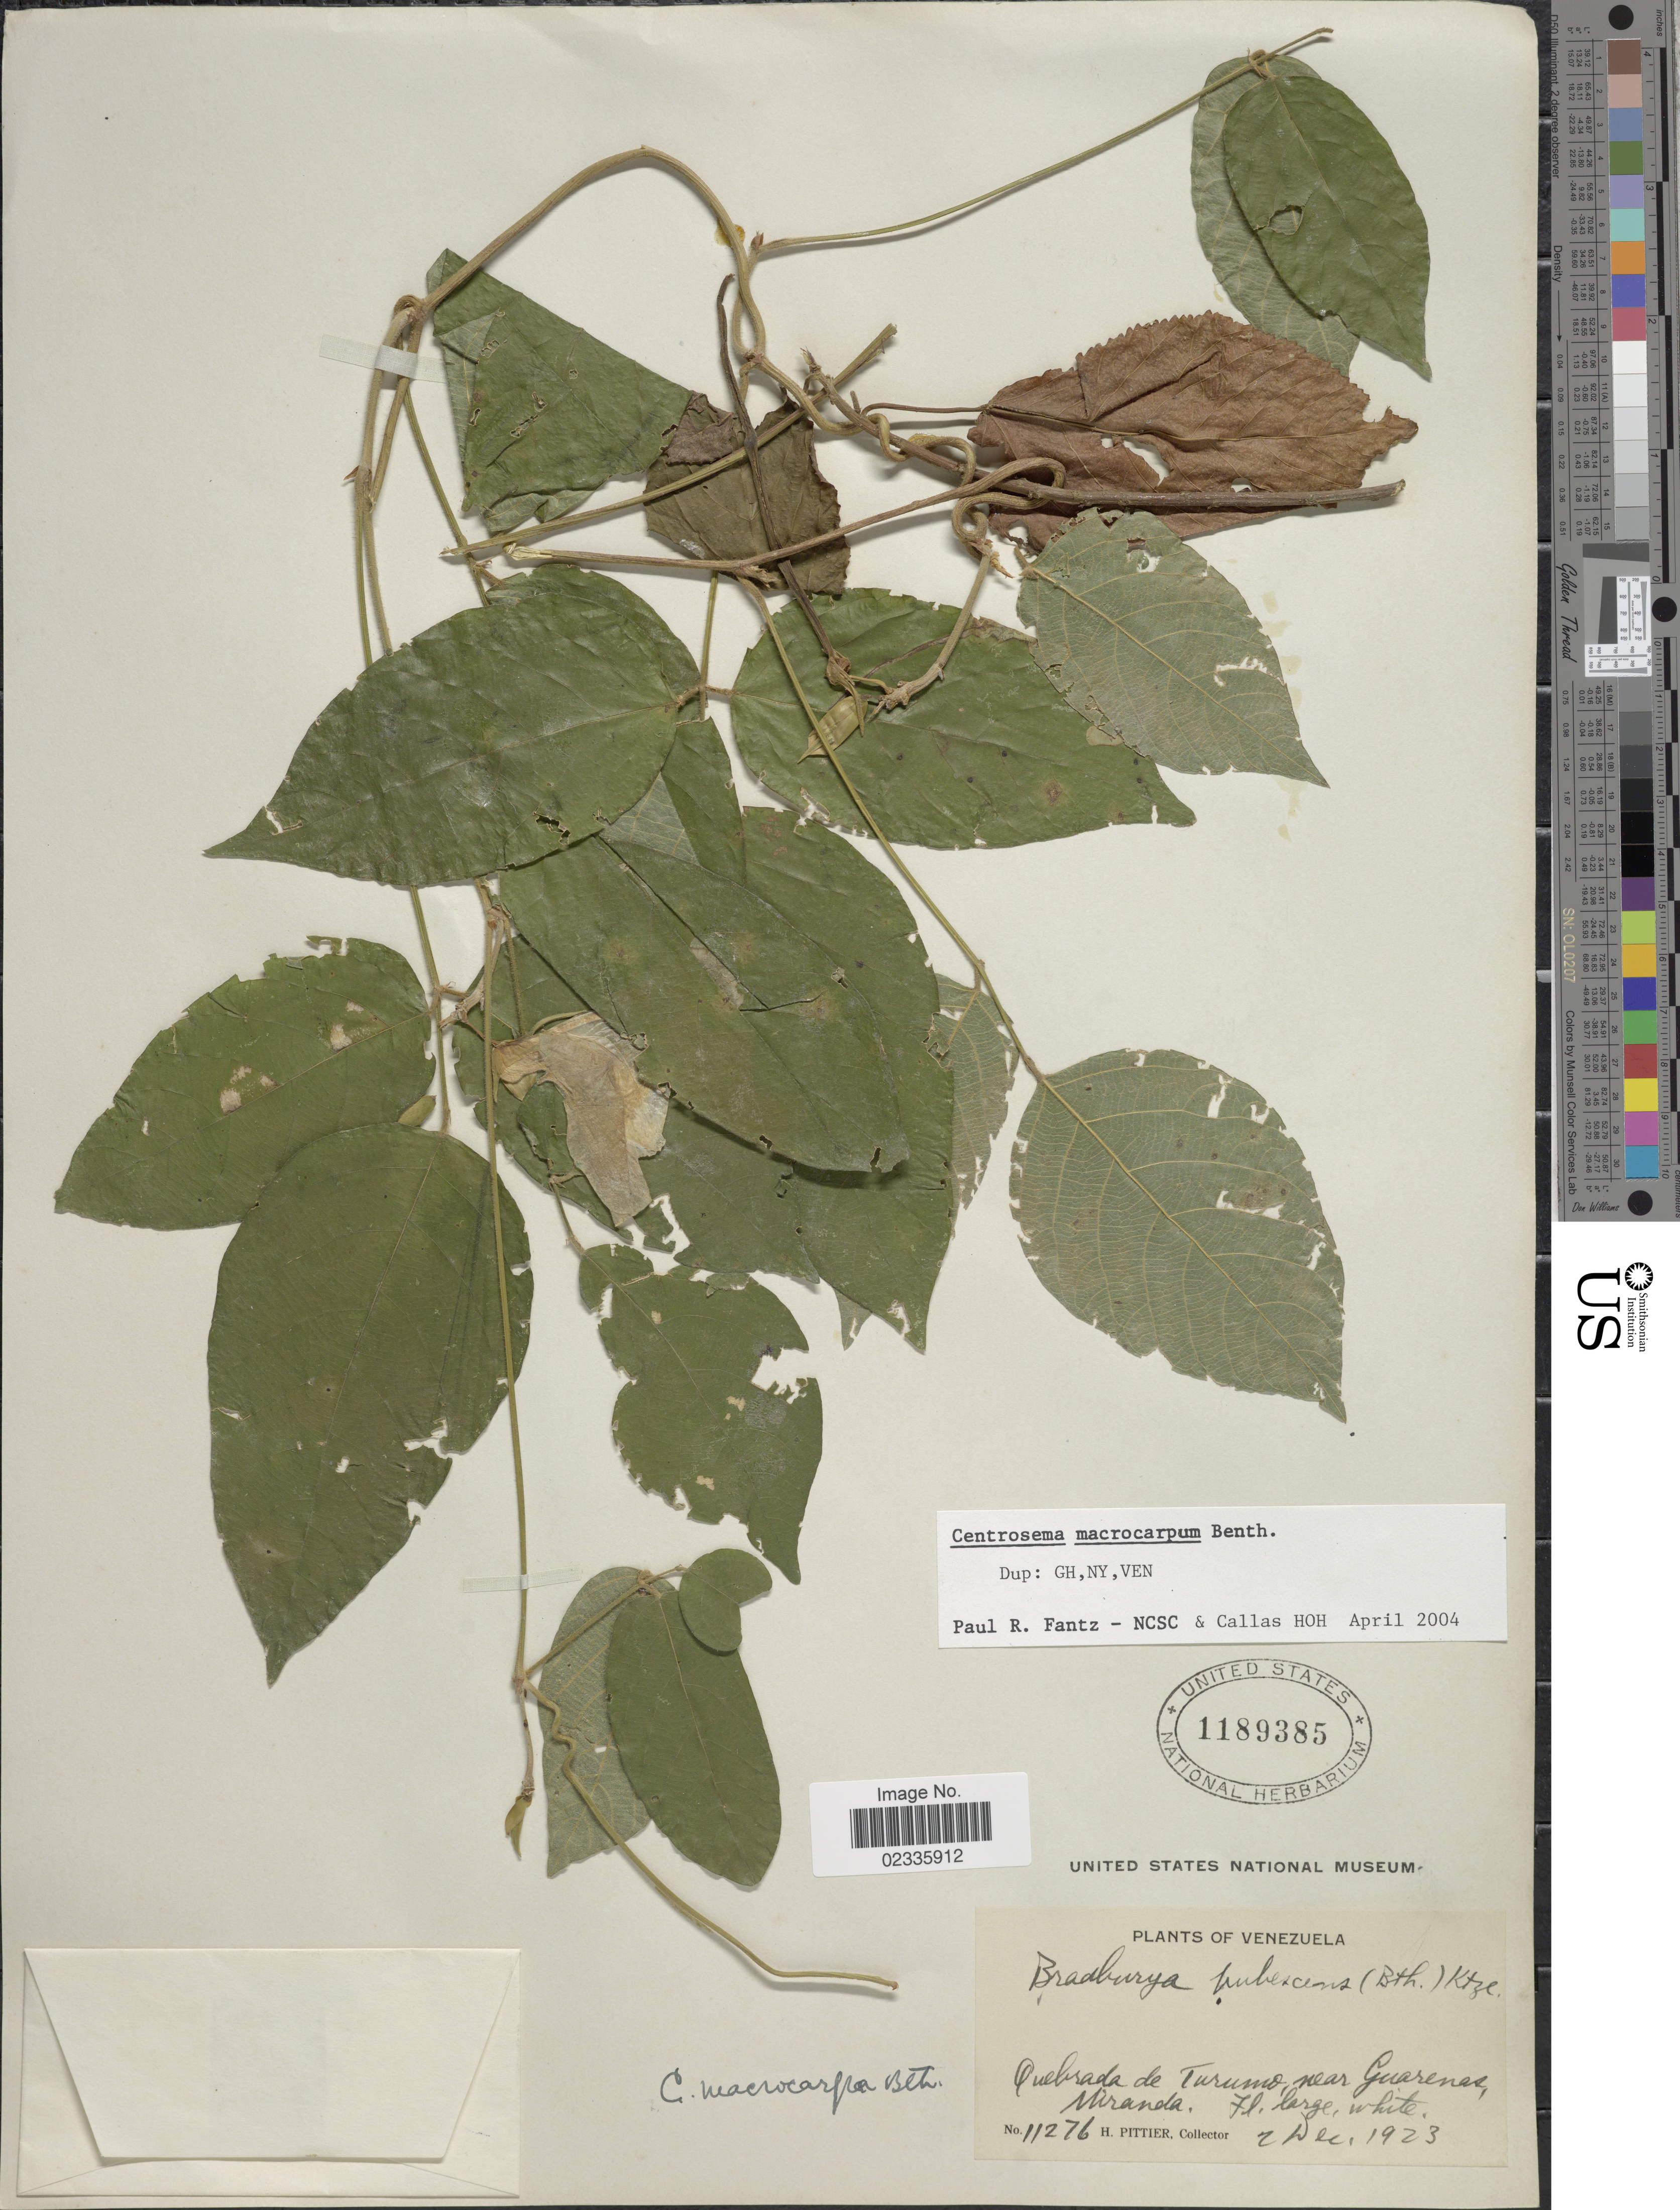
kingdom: Plantae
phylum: Tracheophyta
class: Magnoliopsida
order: Fabales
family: Fabaceae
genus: Centrosema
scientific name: Centrosema macrocarpum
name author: Benth.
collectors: H. F. Pittier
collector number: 11276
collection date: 1923-12-02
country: Venezuela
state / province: Miranda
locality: Quebrada de Turumo near Guarenas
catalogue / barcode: US 1189385